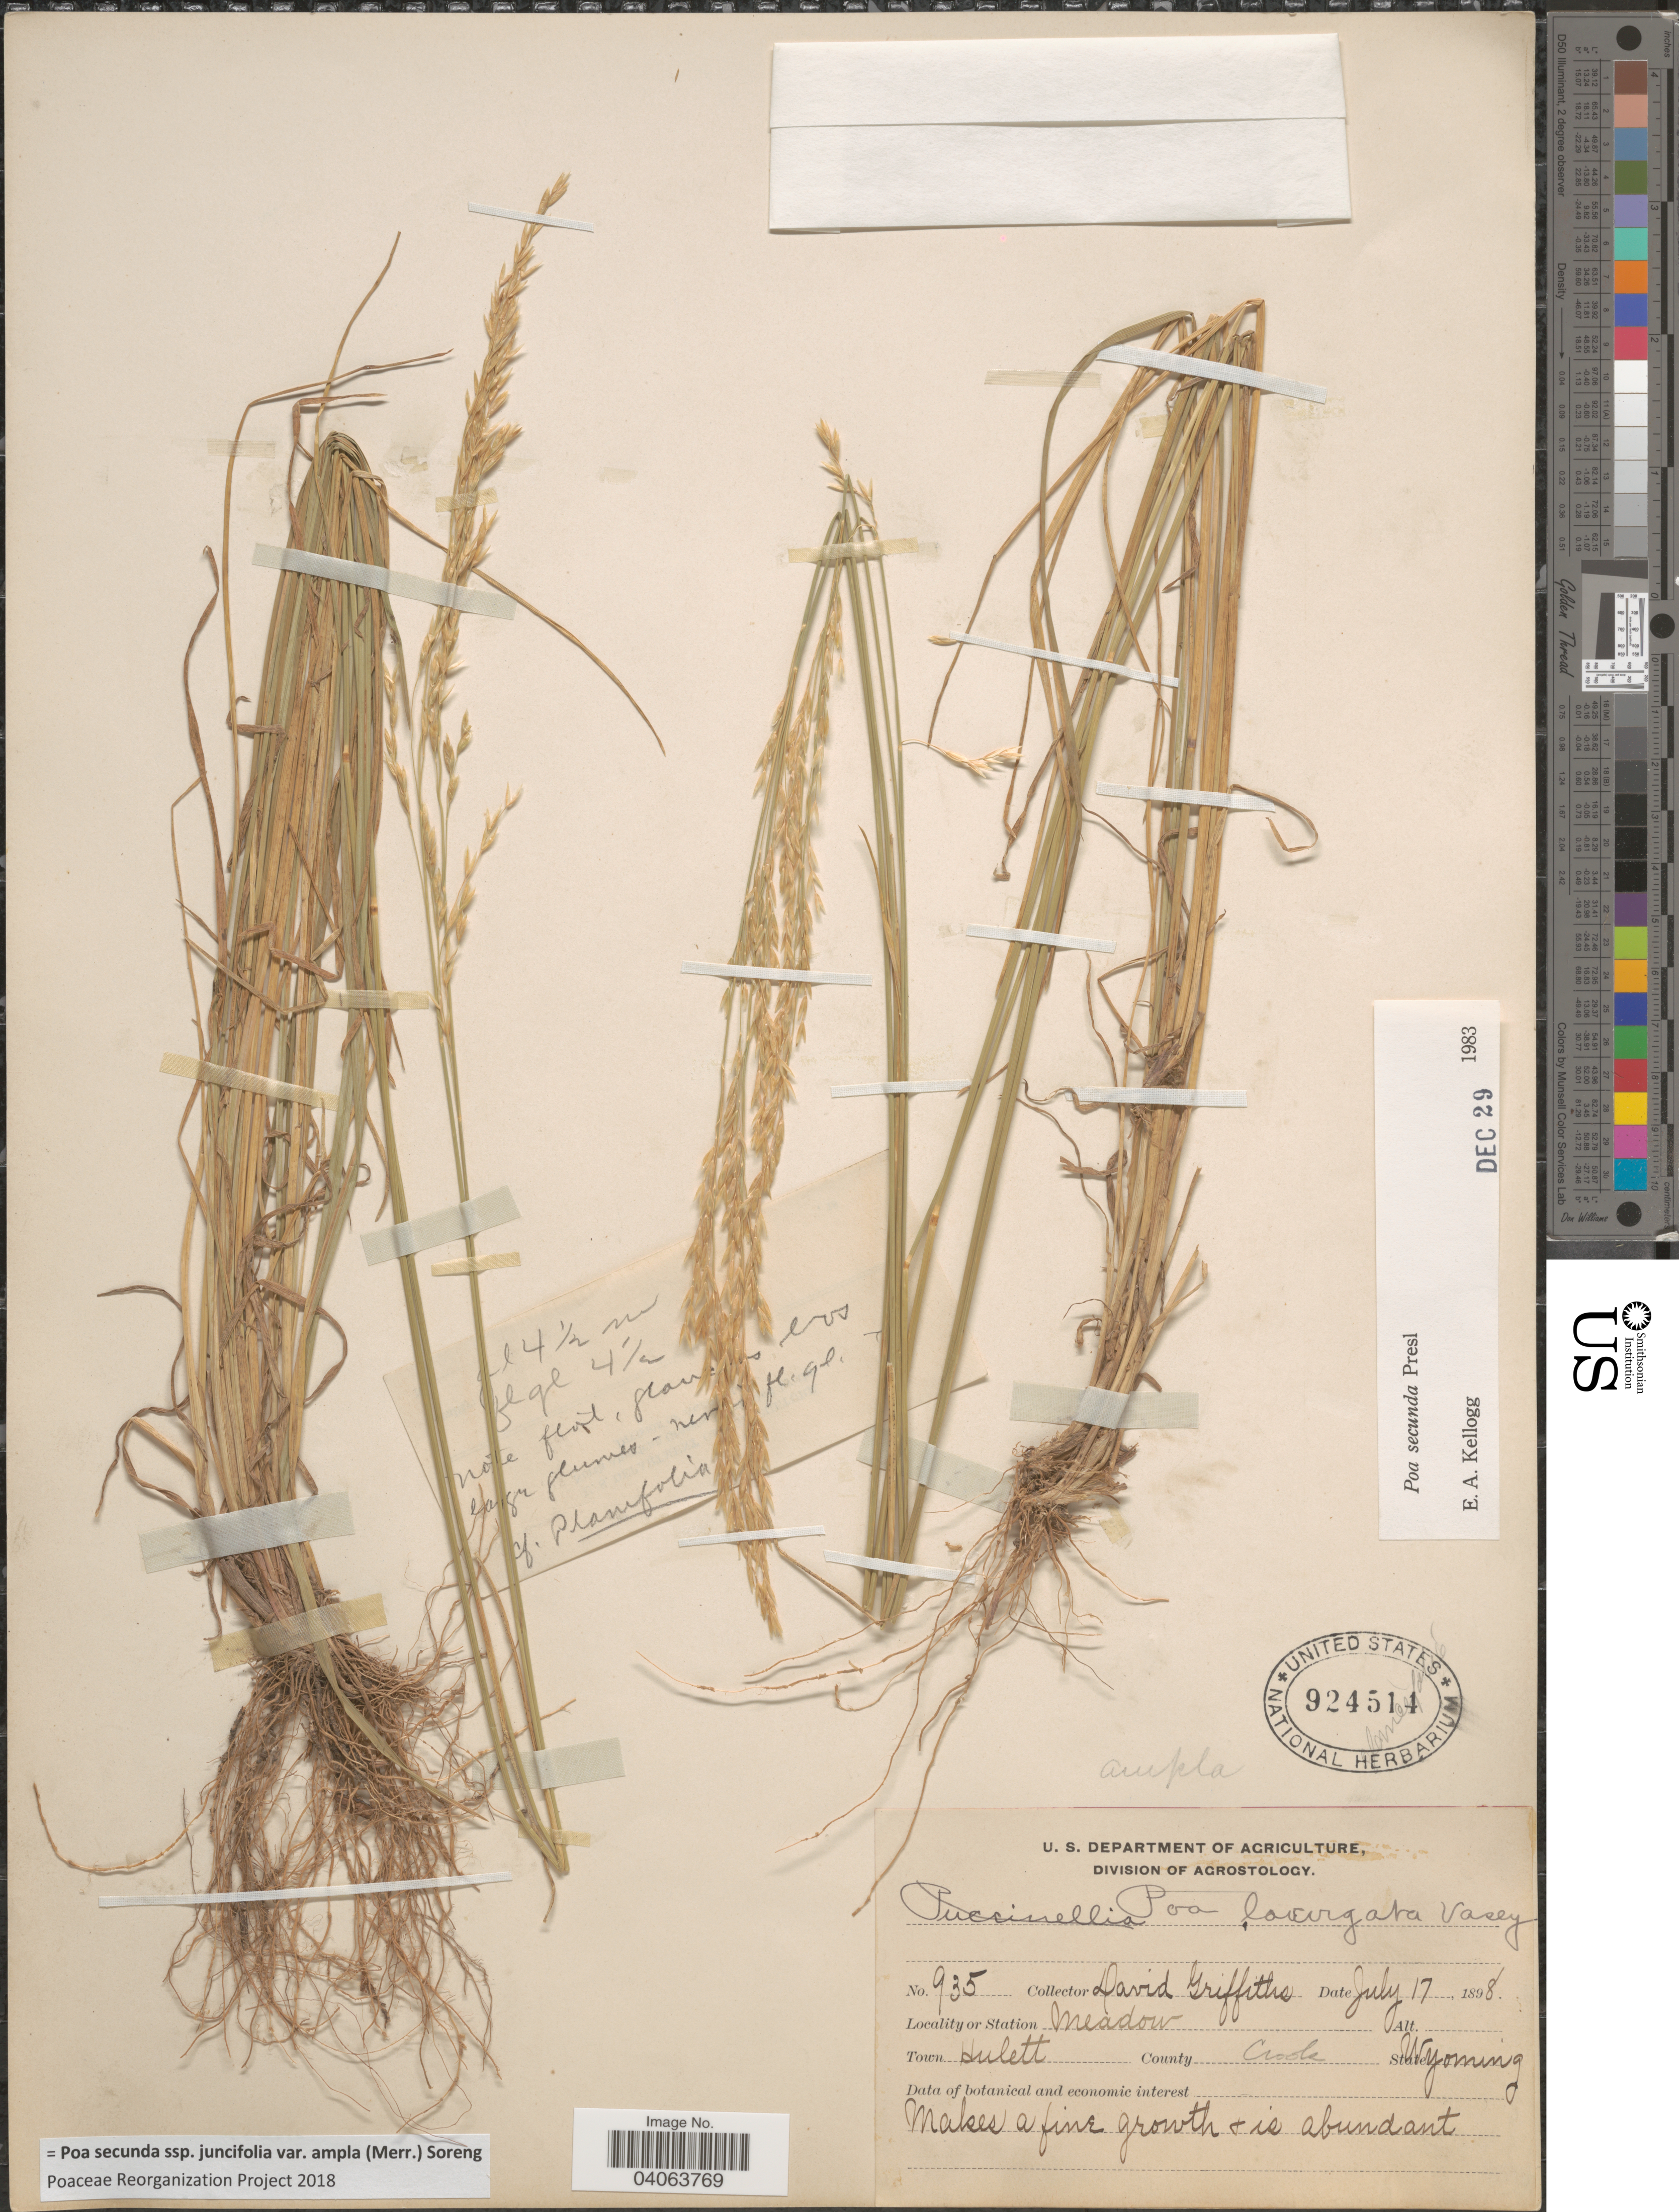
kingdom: Plantae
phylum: Tracheophyta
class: Liliopsida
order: Poales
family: Poaceae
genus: Poa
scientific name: Poa secunda subsp. juncifolia var. ampla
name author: (Merr.) Soreng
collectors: D. Griffiths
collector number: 935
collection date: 1898-07-17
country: United States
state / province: Wyoming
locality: Station Meadow. Town Hulett. County Crook.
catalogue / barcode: US 924514